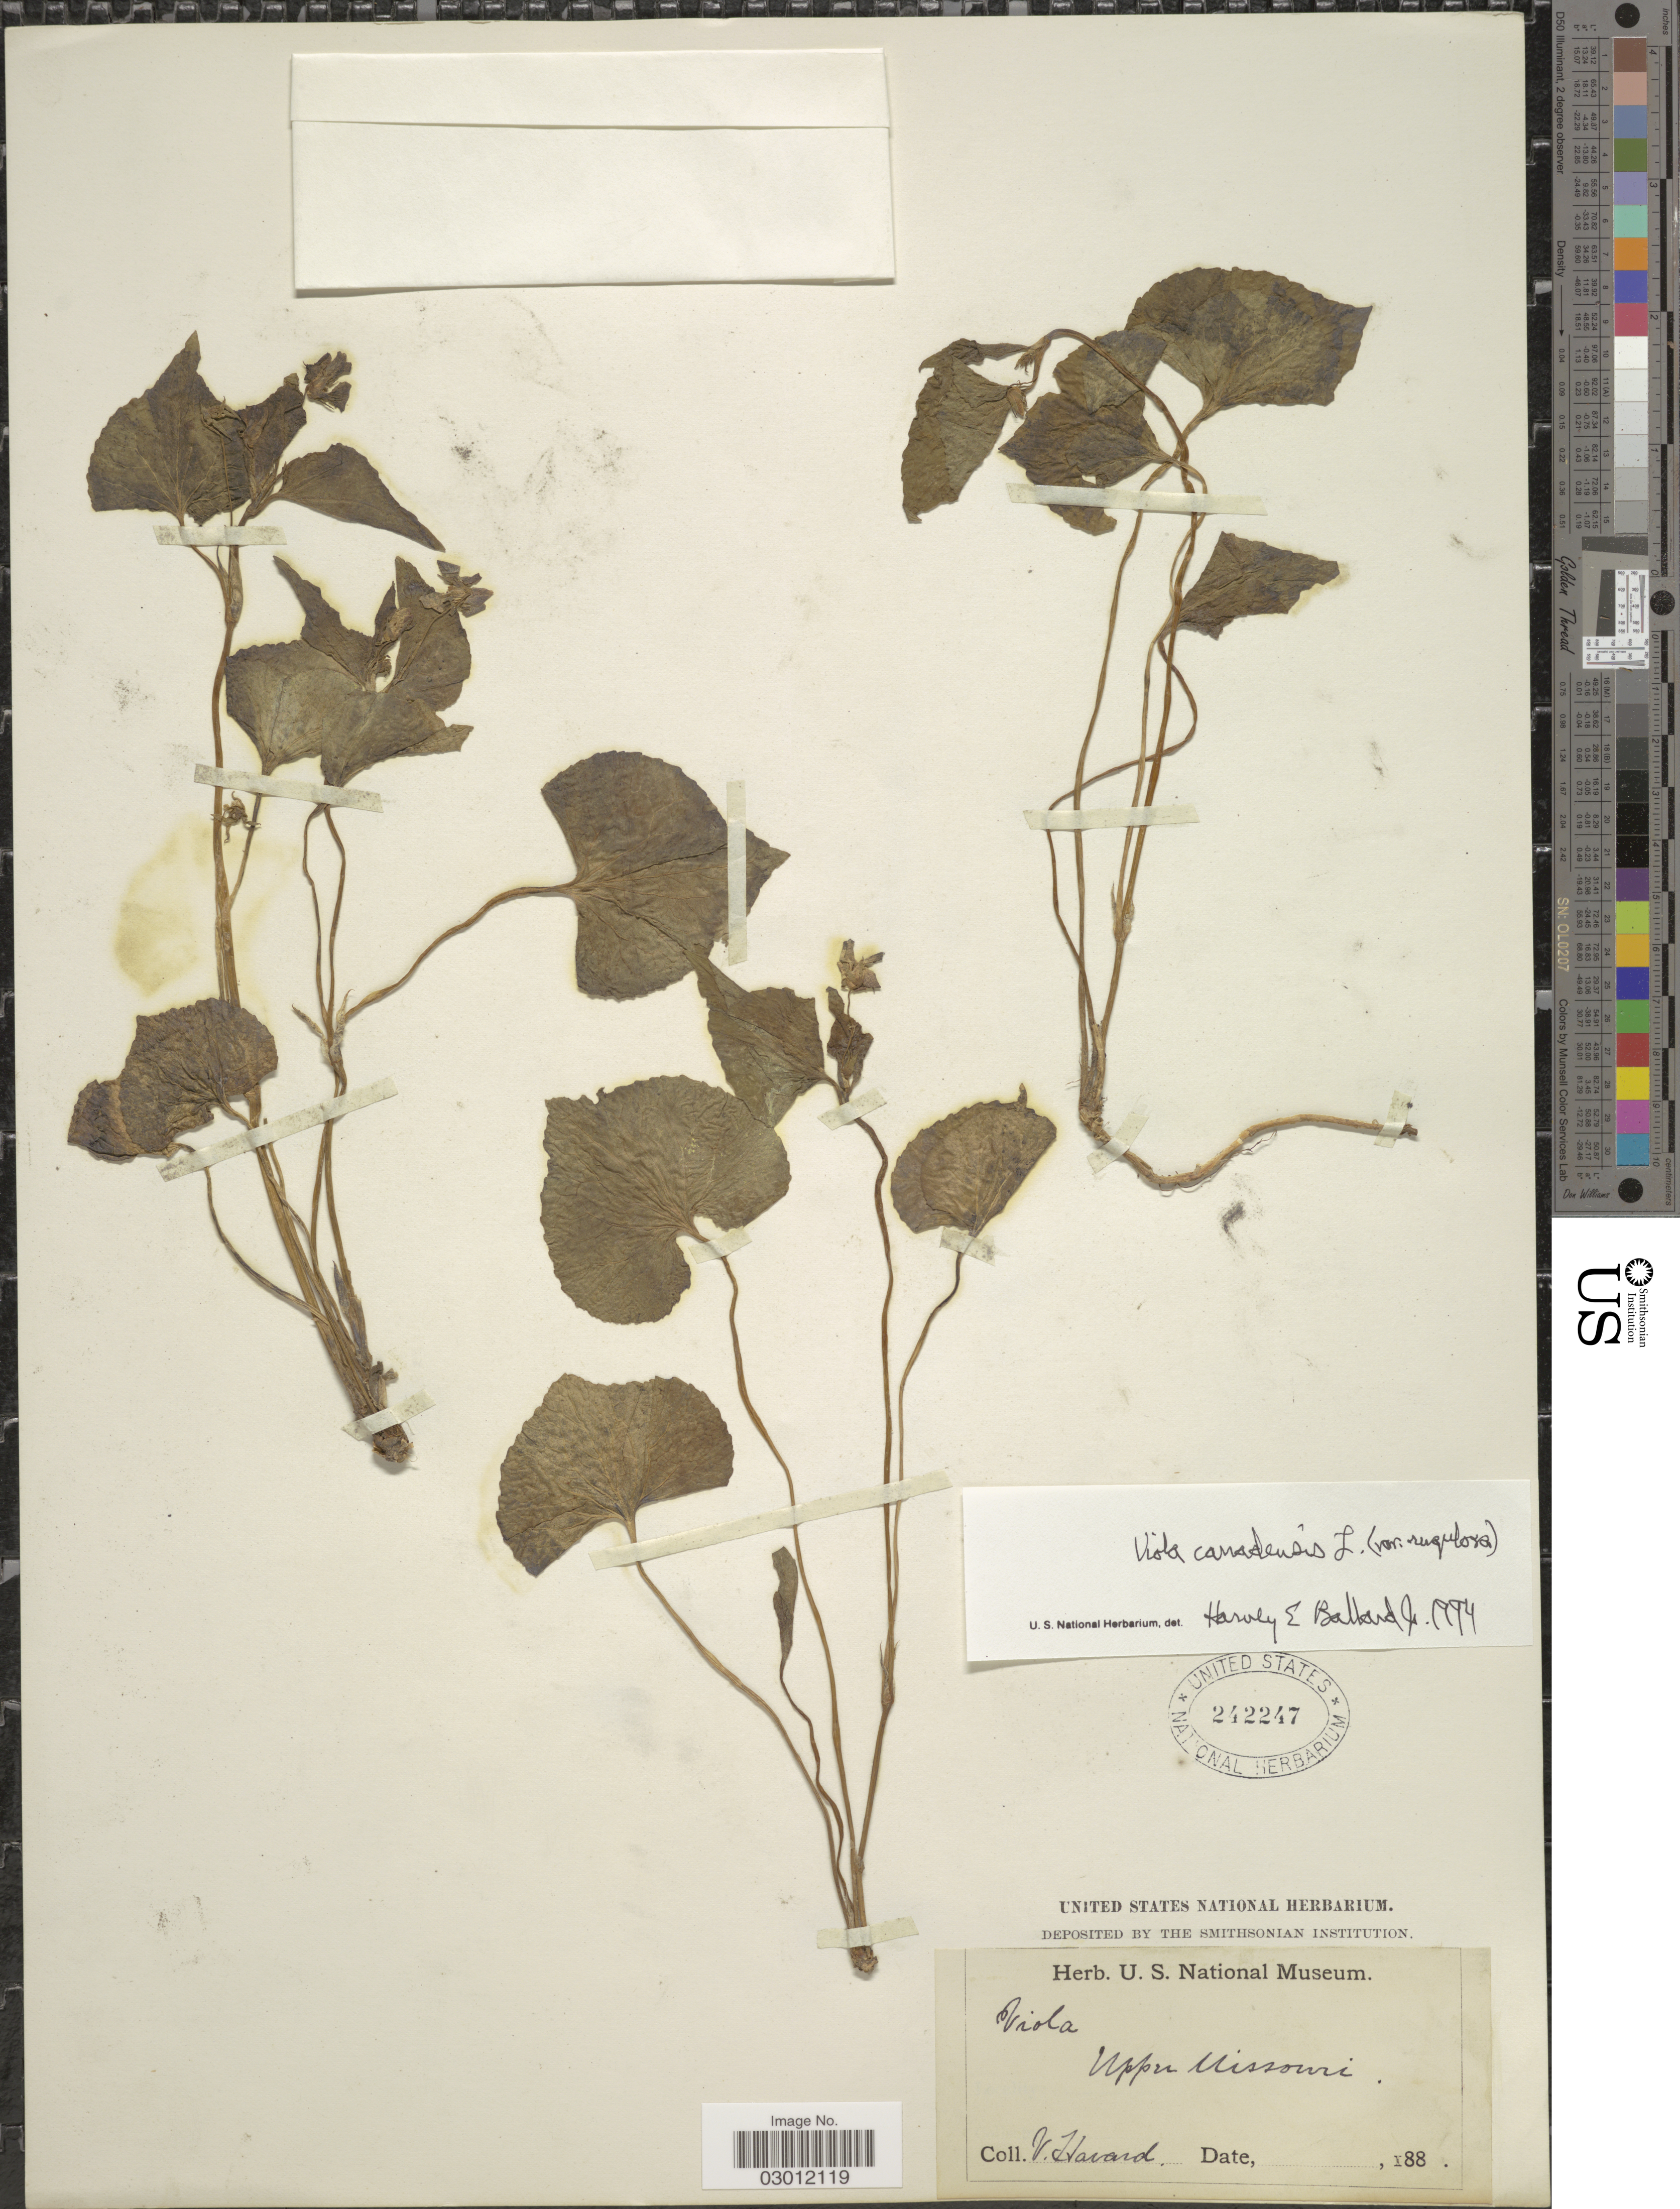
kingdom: Plantae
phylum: Tracheophyta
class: Magnoliopsida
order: Malpighiales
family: Violaceae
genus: Viola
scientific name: Viola canadensis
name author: L.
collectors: V. Havard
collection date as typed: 188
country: United States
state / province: Missouri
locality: Upper Missouri.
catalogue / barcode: US 242247